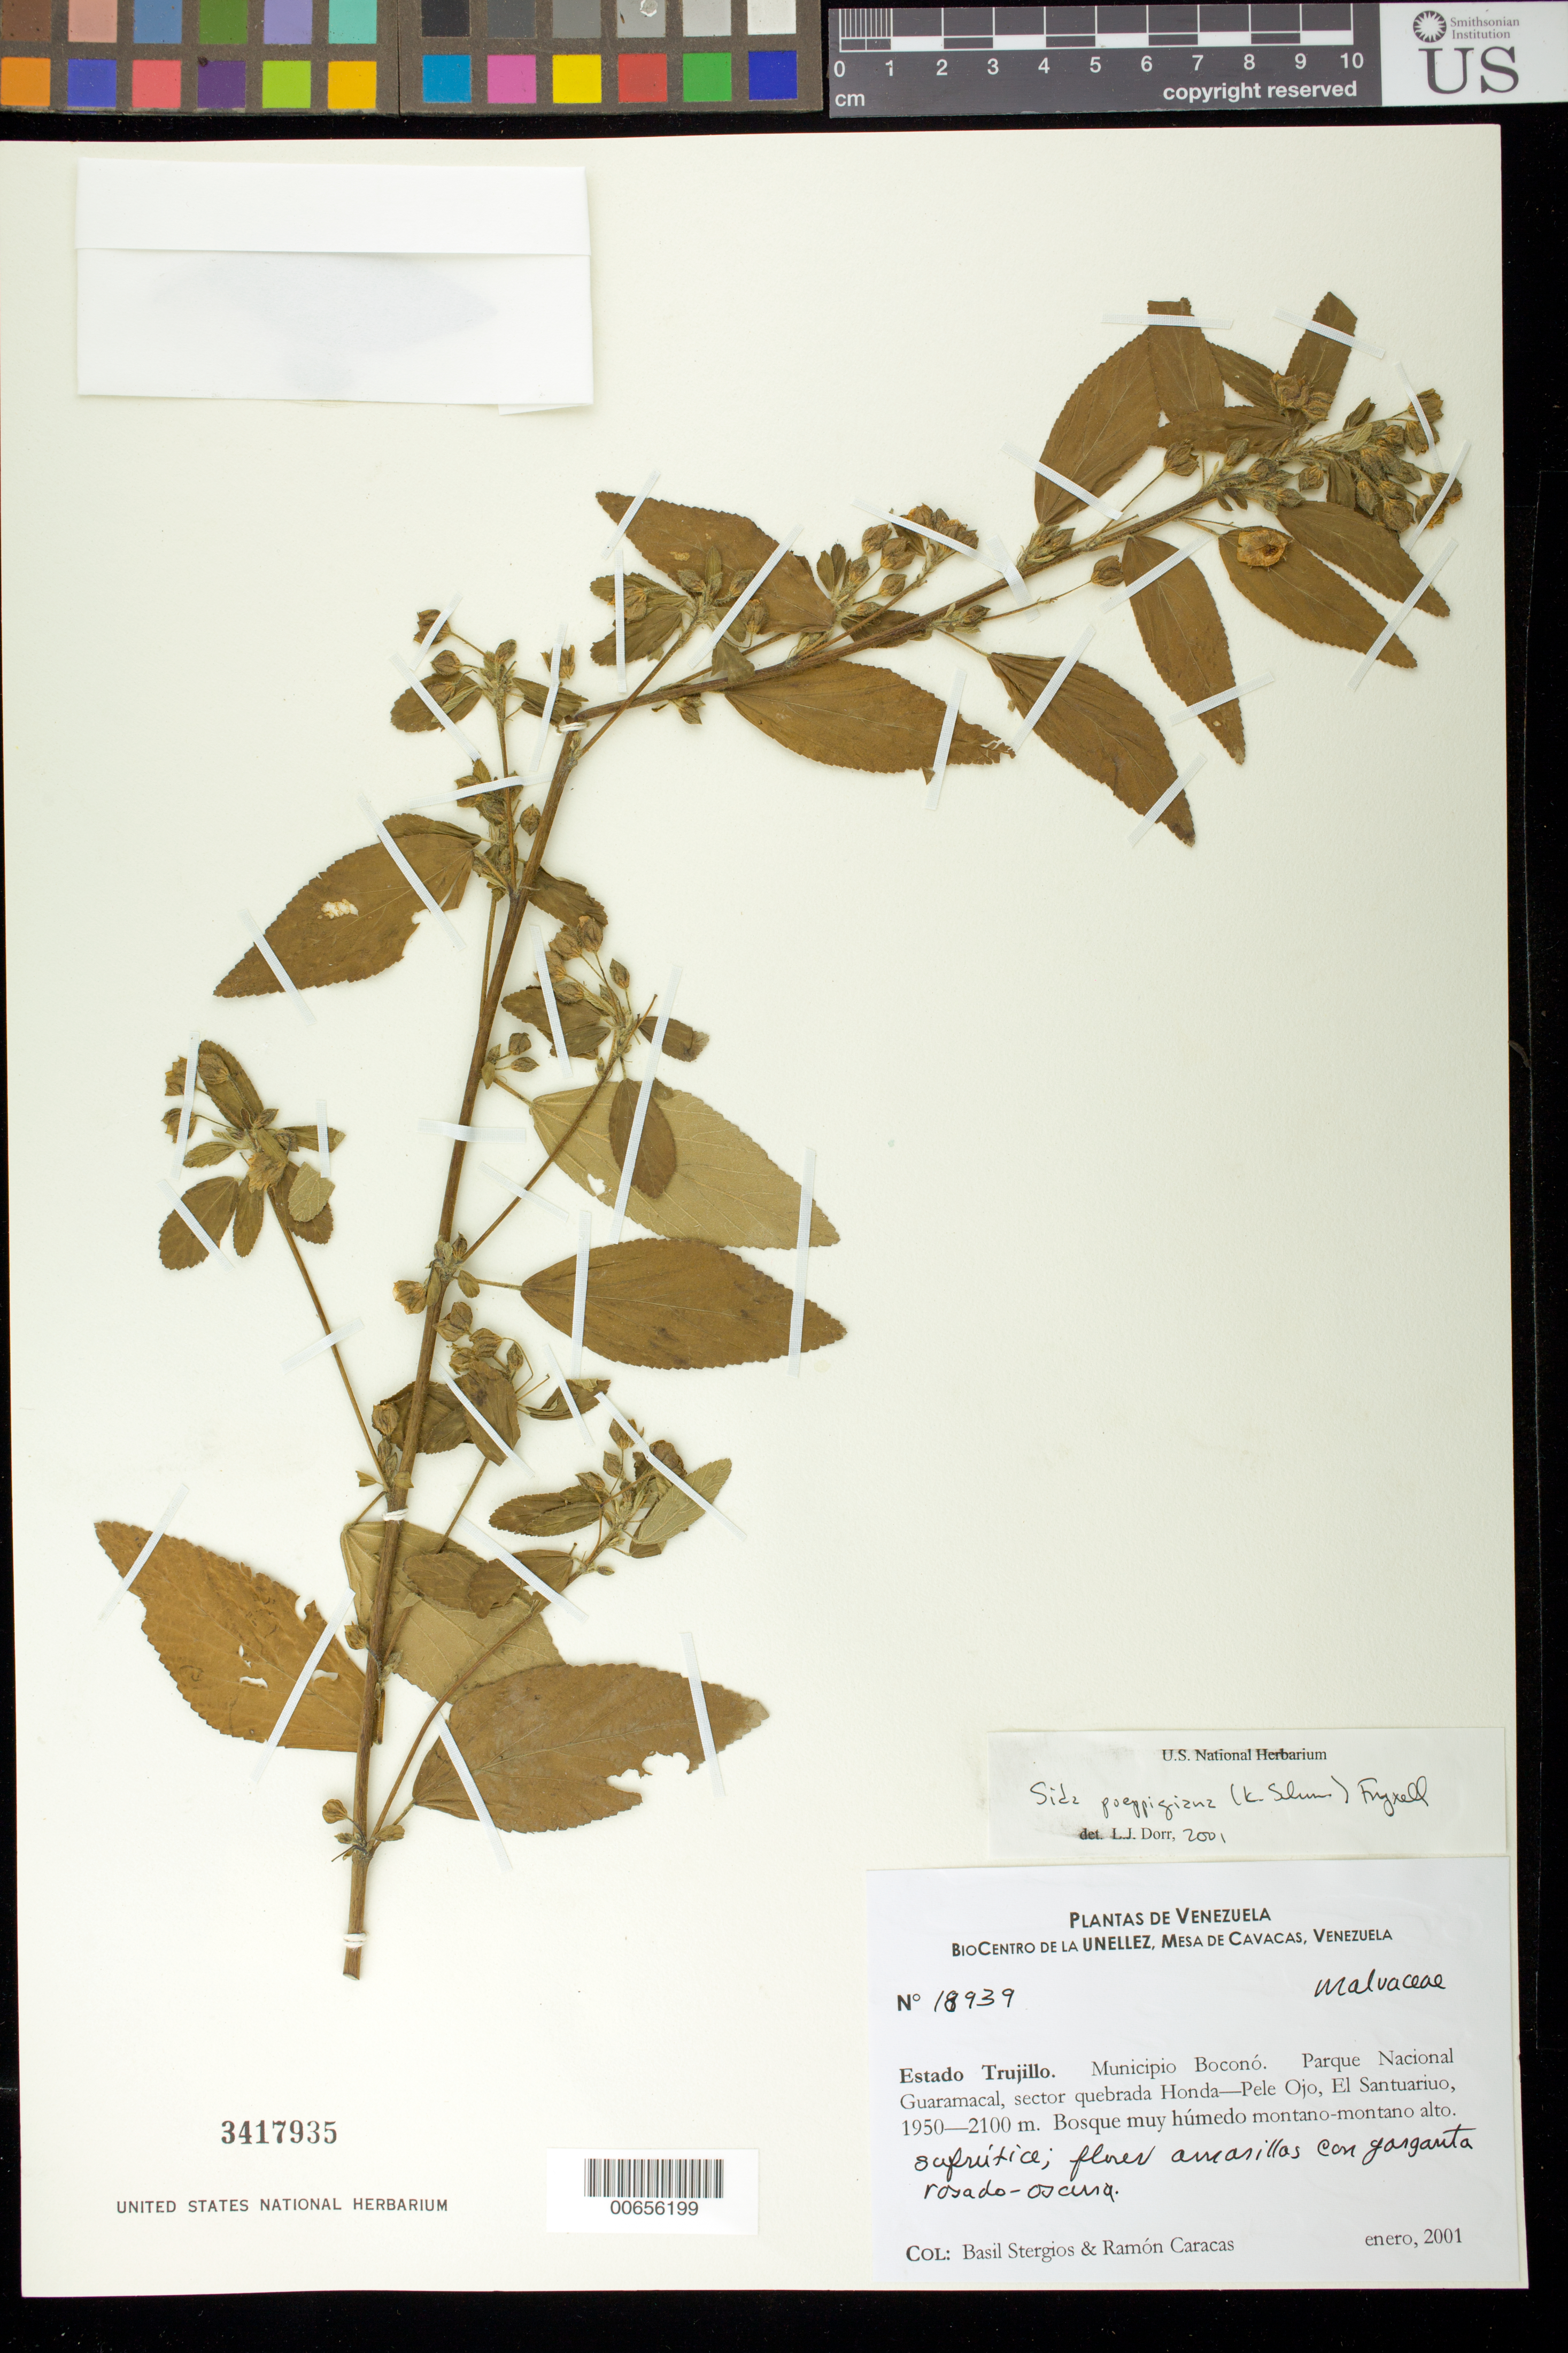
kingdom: Plantae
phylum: Tracheophyta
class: Magnoliopsida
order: Malvales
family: Malvaceae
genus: Sida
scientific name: Sida poeppigiana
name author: (K. Schum.) Fryxell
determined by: Dorr, L. J., (BOT), Smithsonian Institution - National Museum of Natural History (UNITED STATES)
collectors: B. G. Stergios & R. Caracas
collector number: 18939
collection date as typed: Jan 2001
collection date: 2001-01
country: Venezuela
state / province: Trujillo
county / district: Boconó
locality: Parque Nacional Guaramacal, sector quebrada Honda-Pele Ojo, El Santuario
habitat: Bosque muy húmedo montano-montano alto.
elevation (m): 1950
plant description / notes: MER, MO, MY, NY, PORT, US, VEN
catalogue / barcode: US 3417935